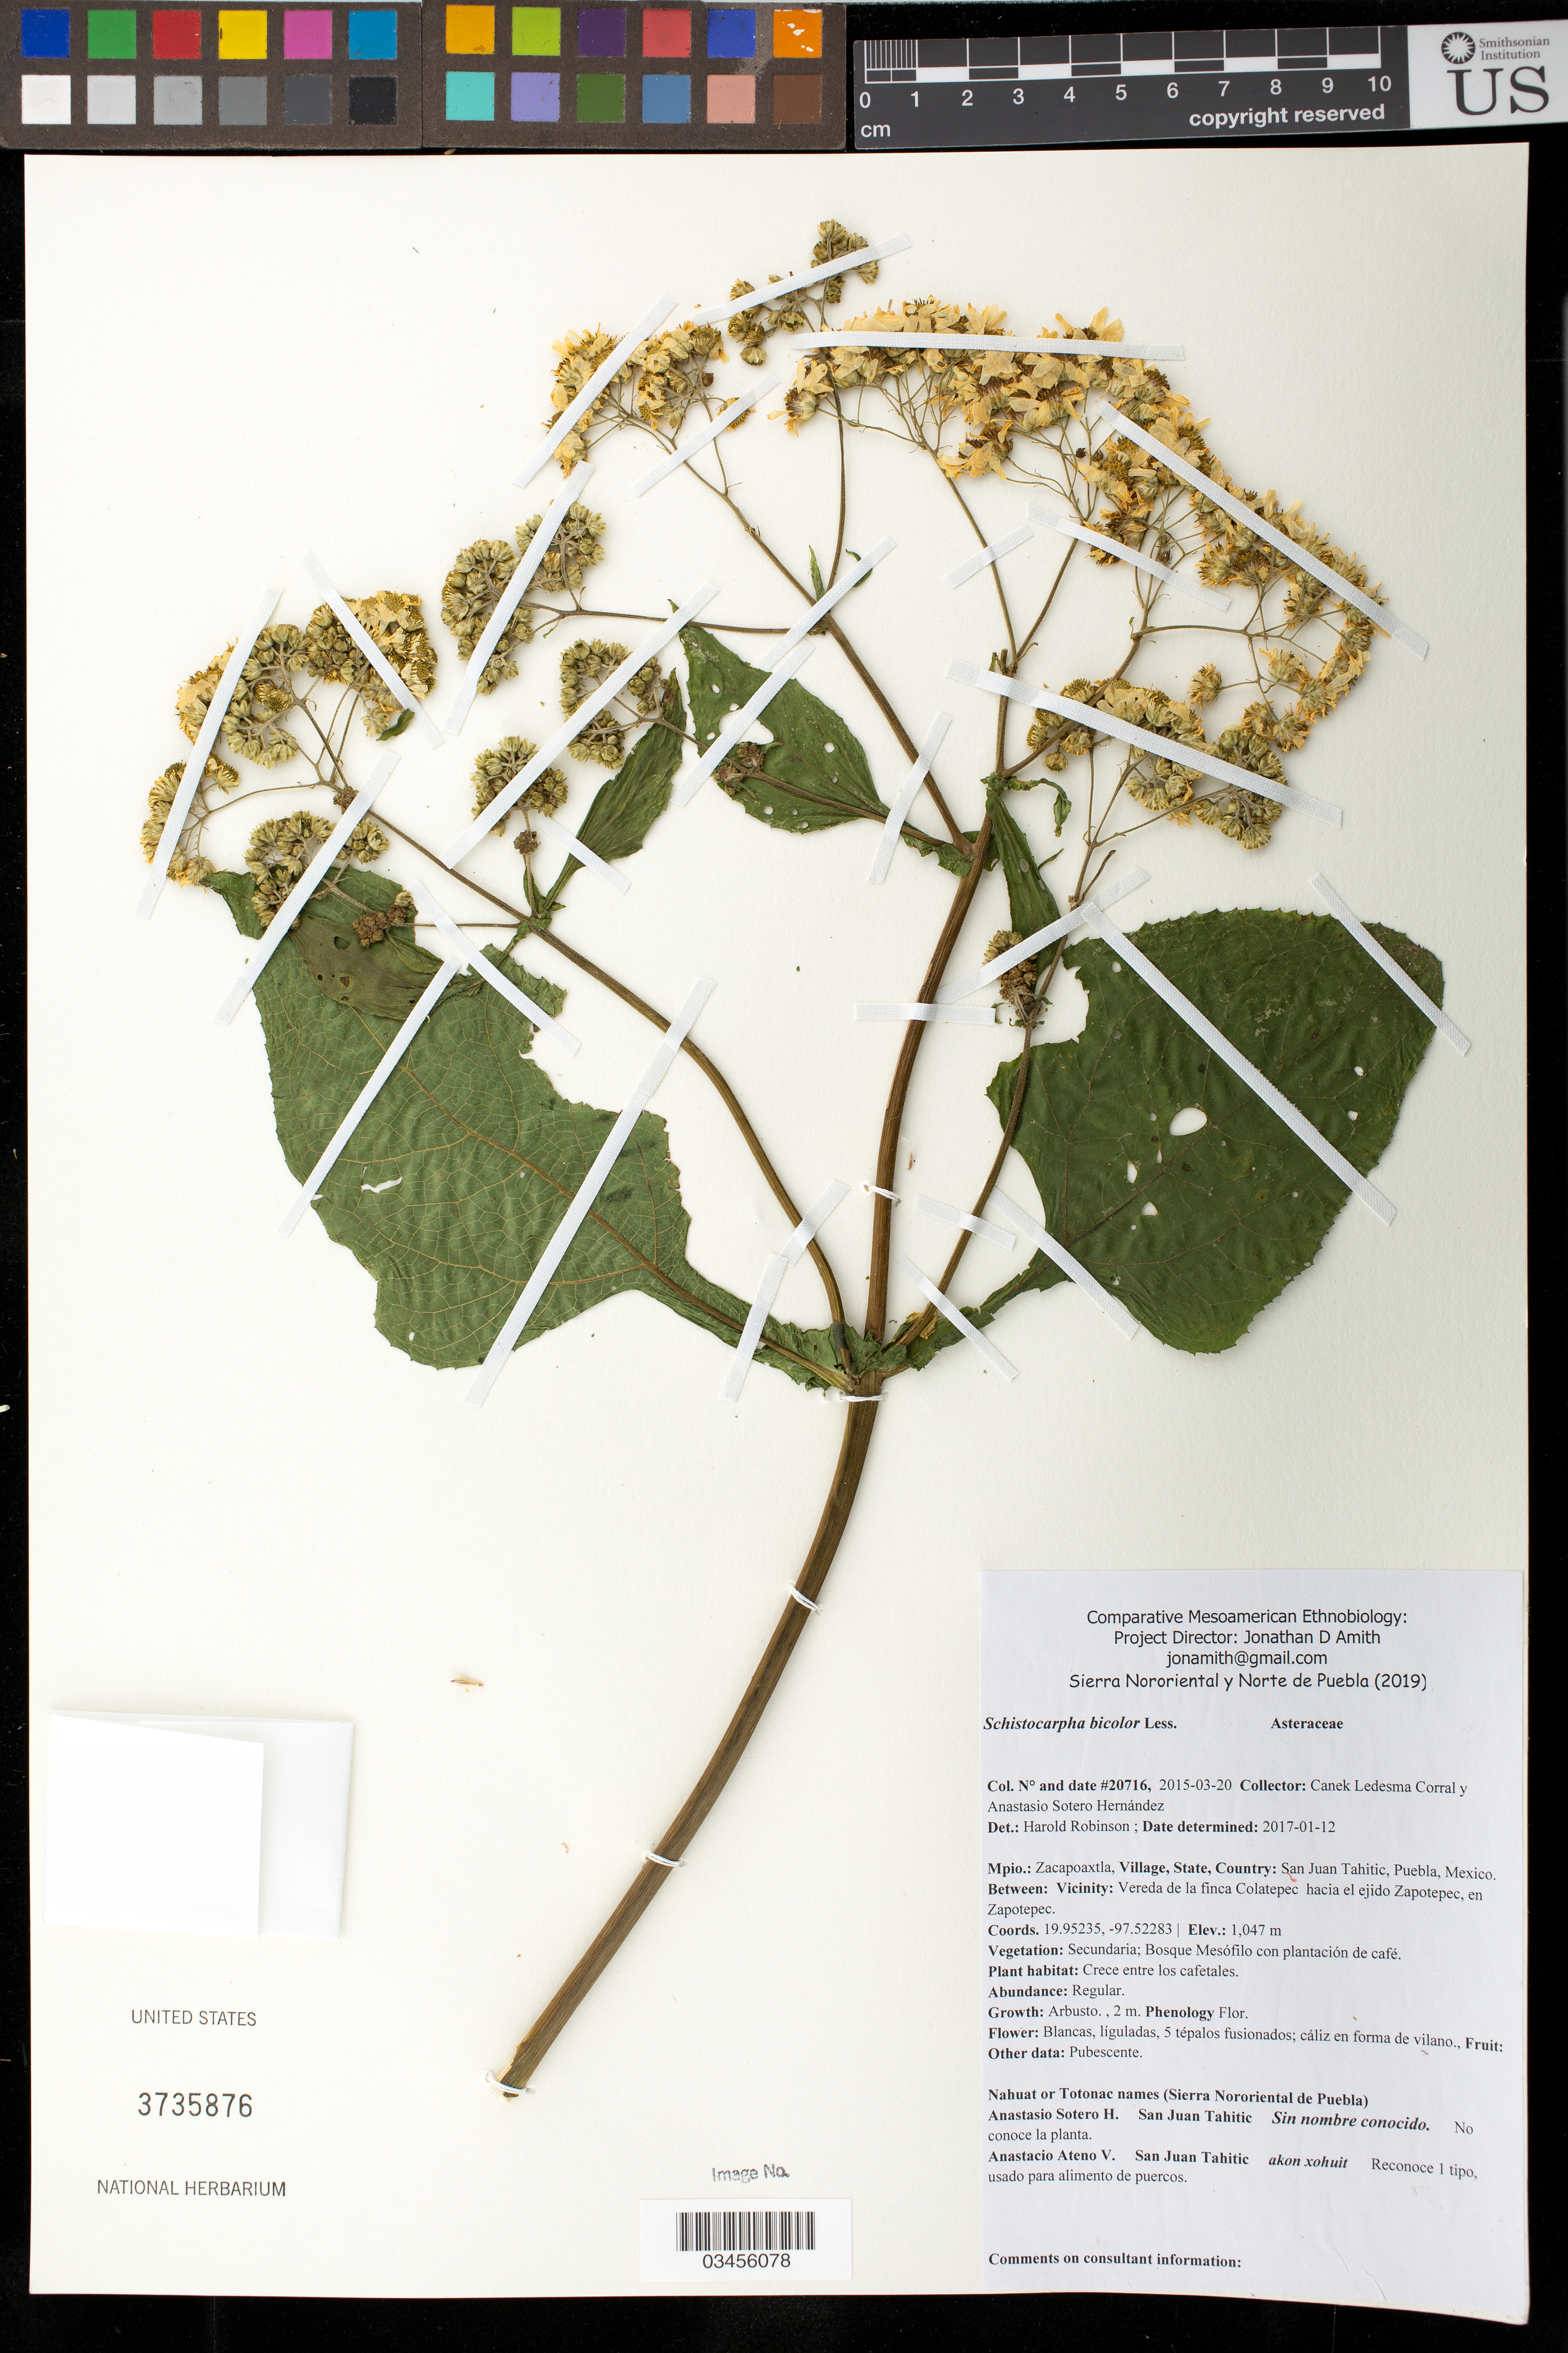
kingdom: Plantae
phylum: Tracheophyta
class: Magnoliopsida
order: Asterales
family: Asteraceae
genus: Schistocarpha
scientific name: Schistocarpha bicolor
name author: Less.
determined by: Robinson, Harold E., (US)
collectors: Canek Ledesma C. & A. Sotero H.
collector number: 20716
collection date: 2015-03-20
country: México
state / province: Puebla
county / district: Zacapoaxtla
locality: PUEBLO: San Juan Tahitic; LOCALIDAD EXACTA: Vereda de la finca Colatepec hacia el ejido Zapotepec, en Zapotepec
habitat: Bosque mesófilo con plantación de café | Crece entre los cafetales.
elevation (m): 1047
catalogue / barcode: US 3735876